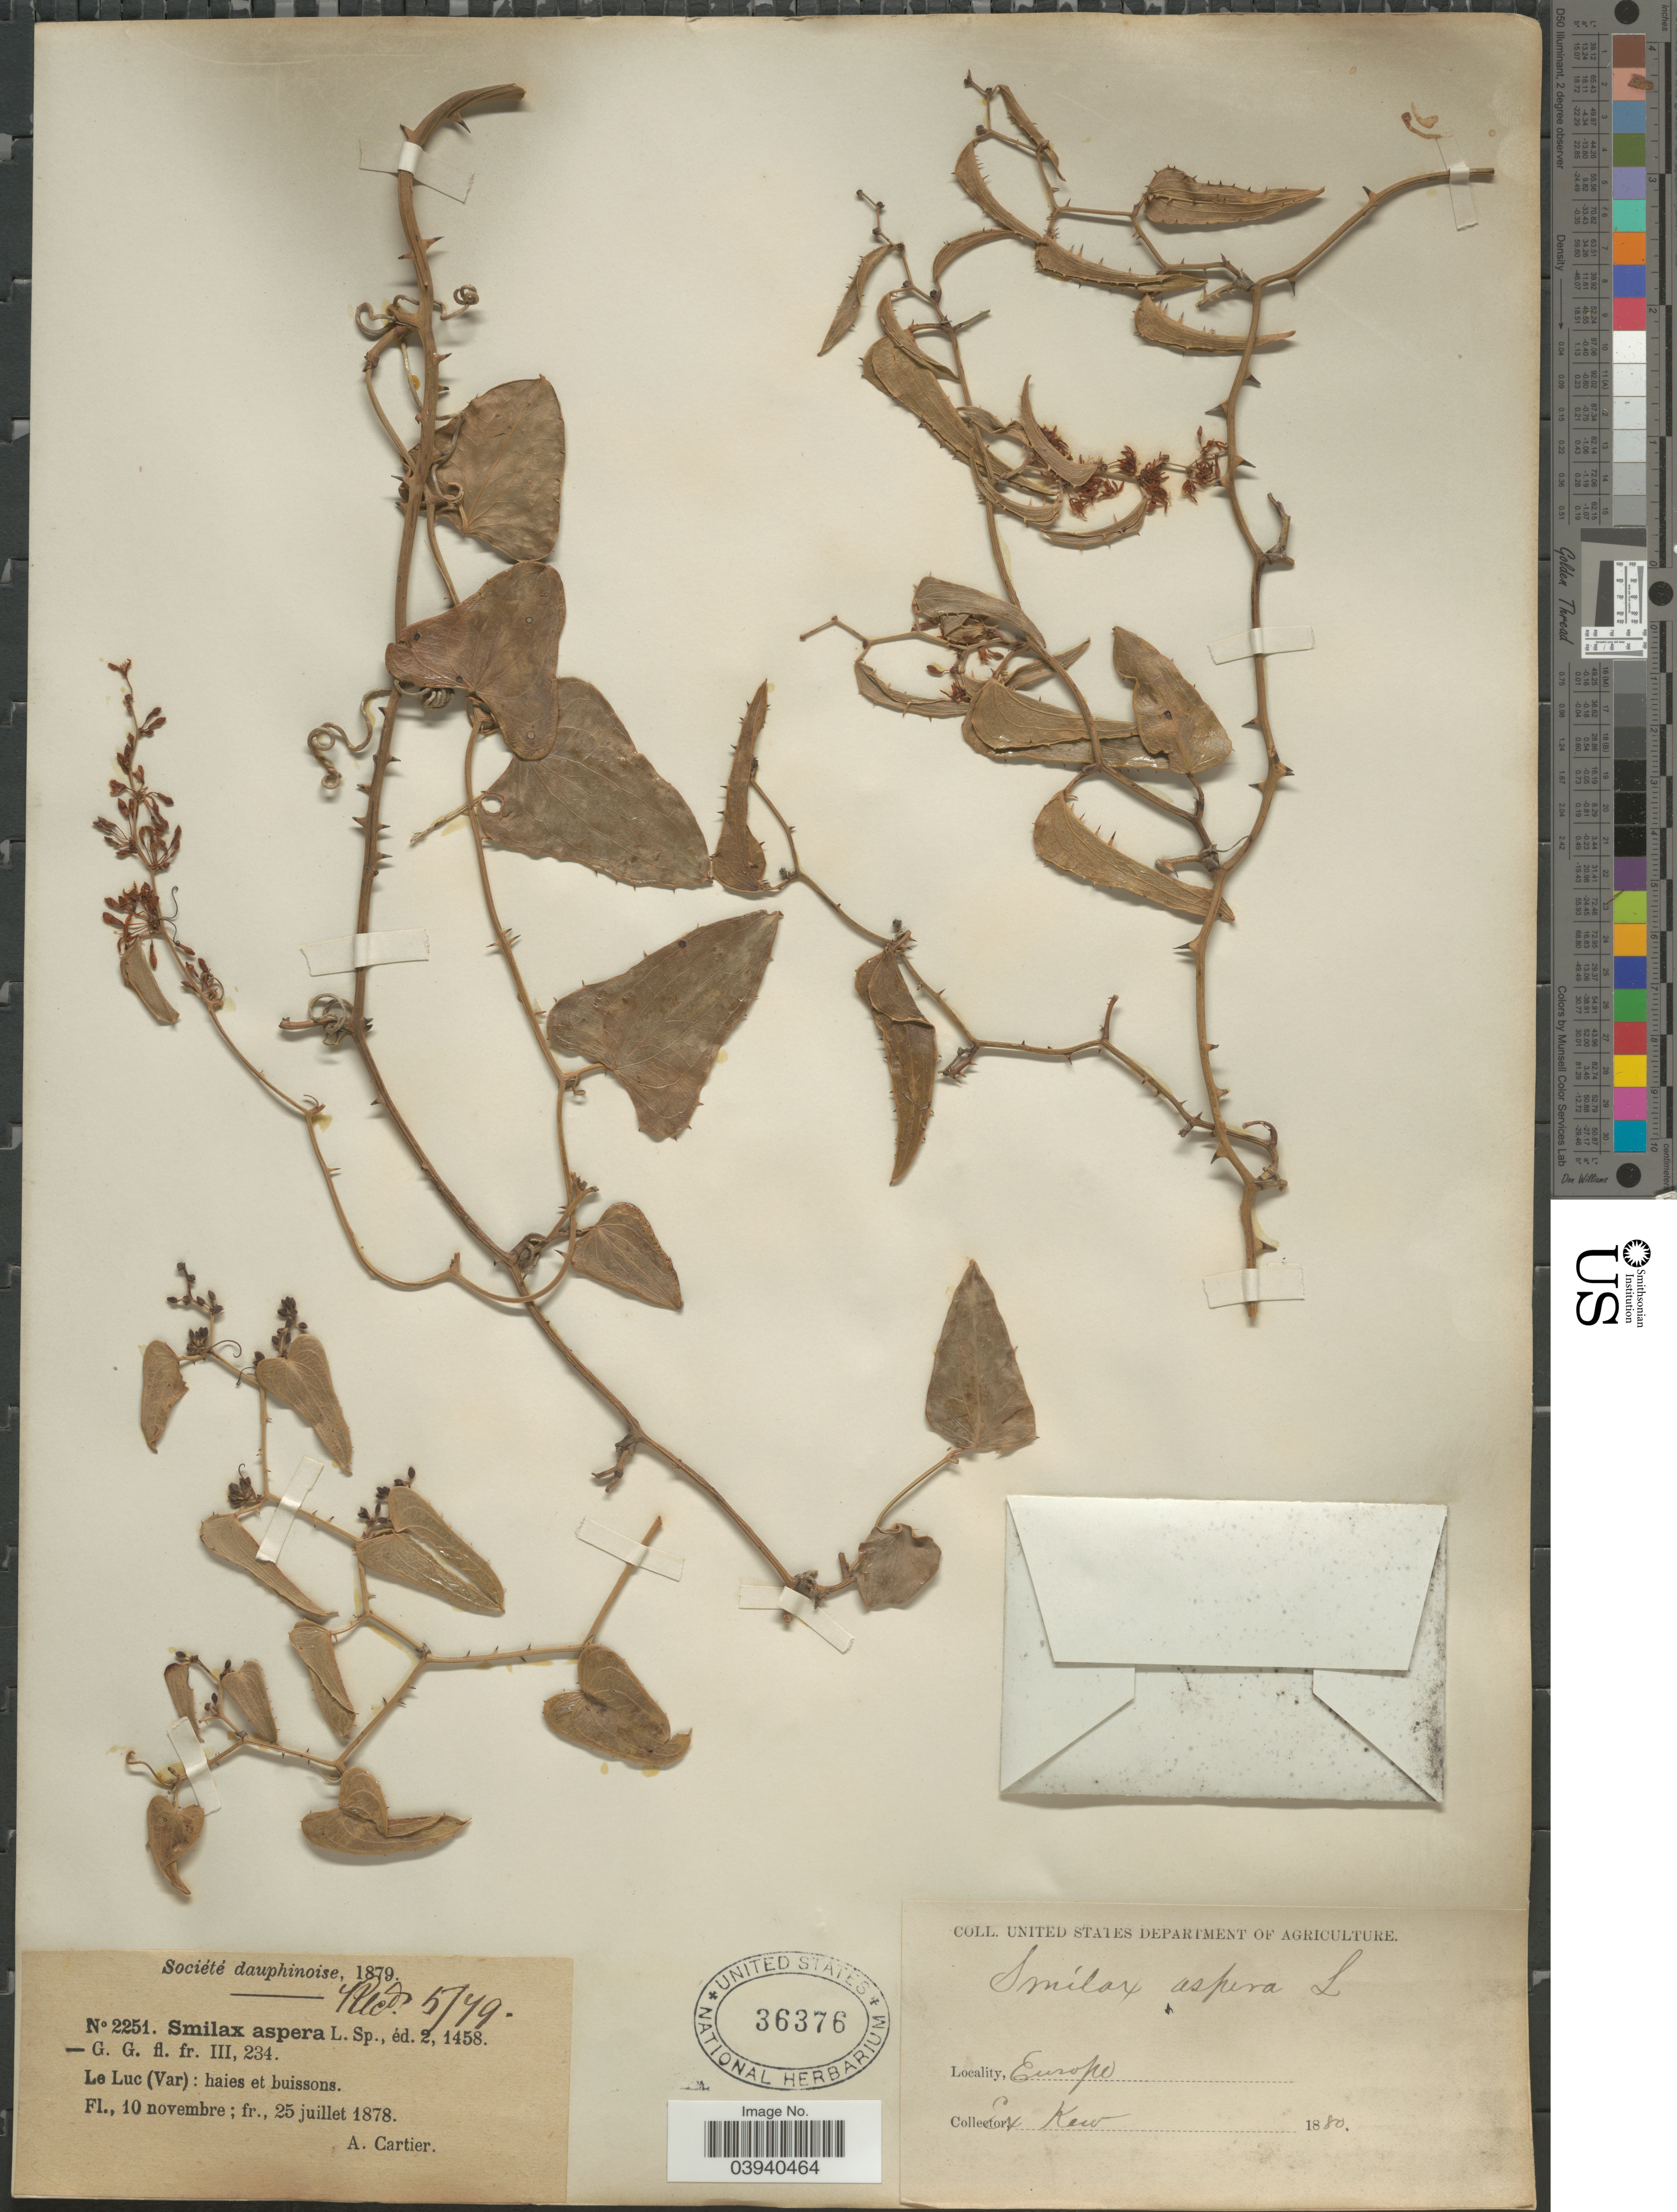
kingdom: Plantae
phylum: Tracheophyta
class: Liliopsida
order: Liliales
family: Smilacaceae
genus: Smilax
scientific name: Smilax aspera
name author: L.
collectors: A. Cartier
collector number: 2251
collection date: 1878-07-25/1878-11-10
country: France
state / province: Provence-Alpes-Côte d'Azur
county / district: Var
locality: Le Luc (Var): haies et buissons. Europe.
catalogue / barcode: US 36376